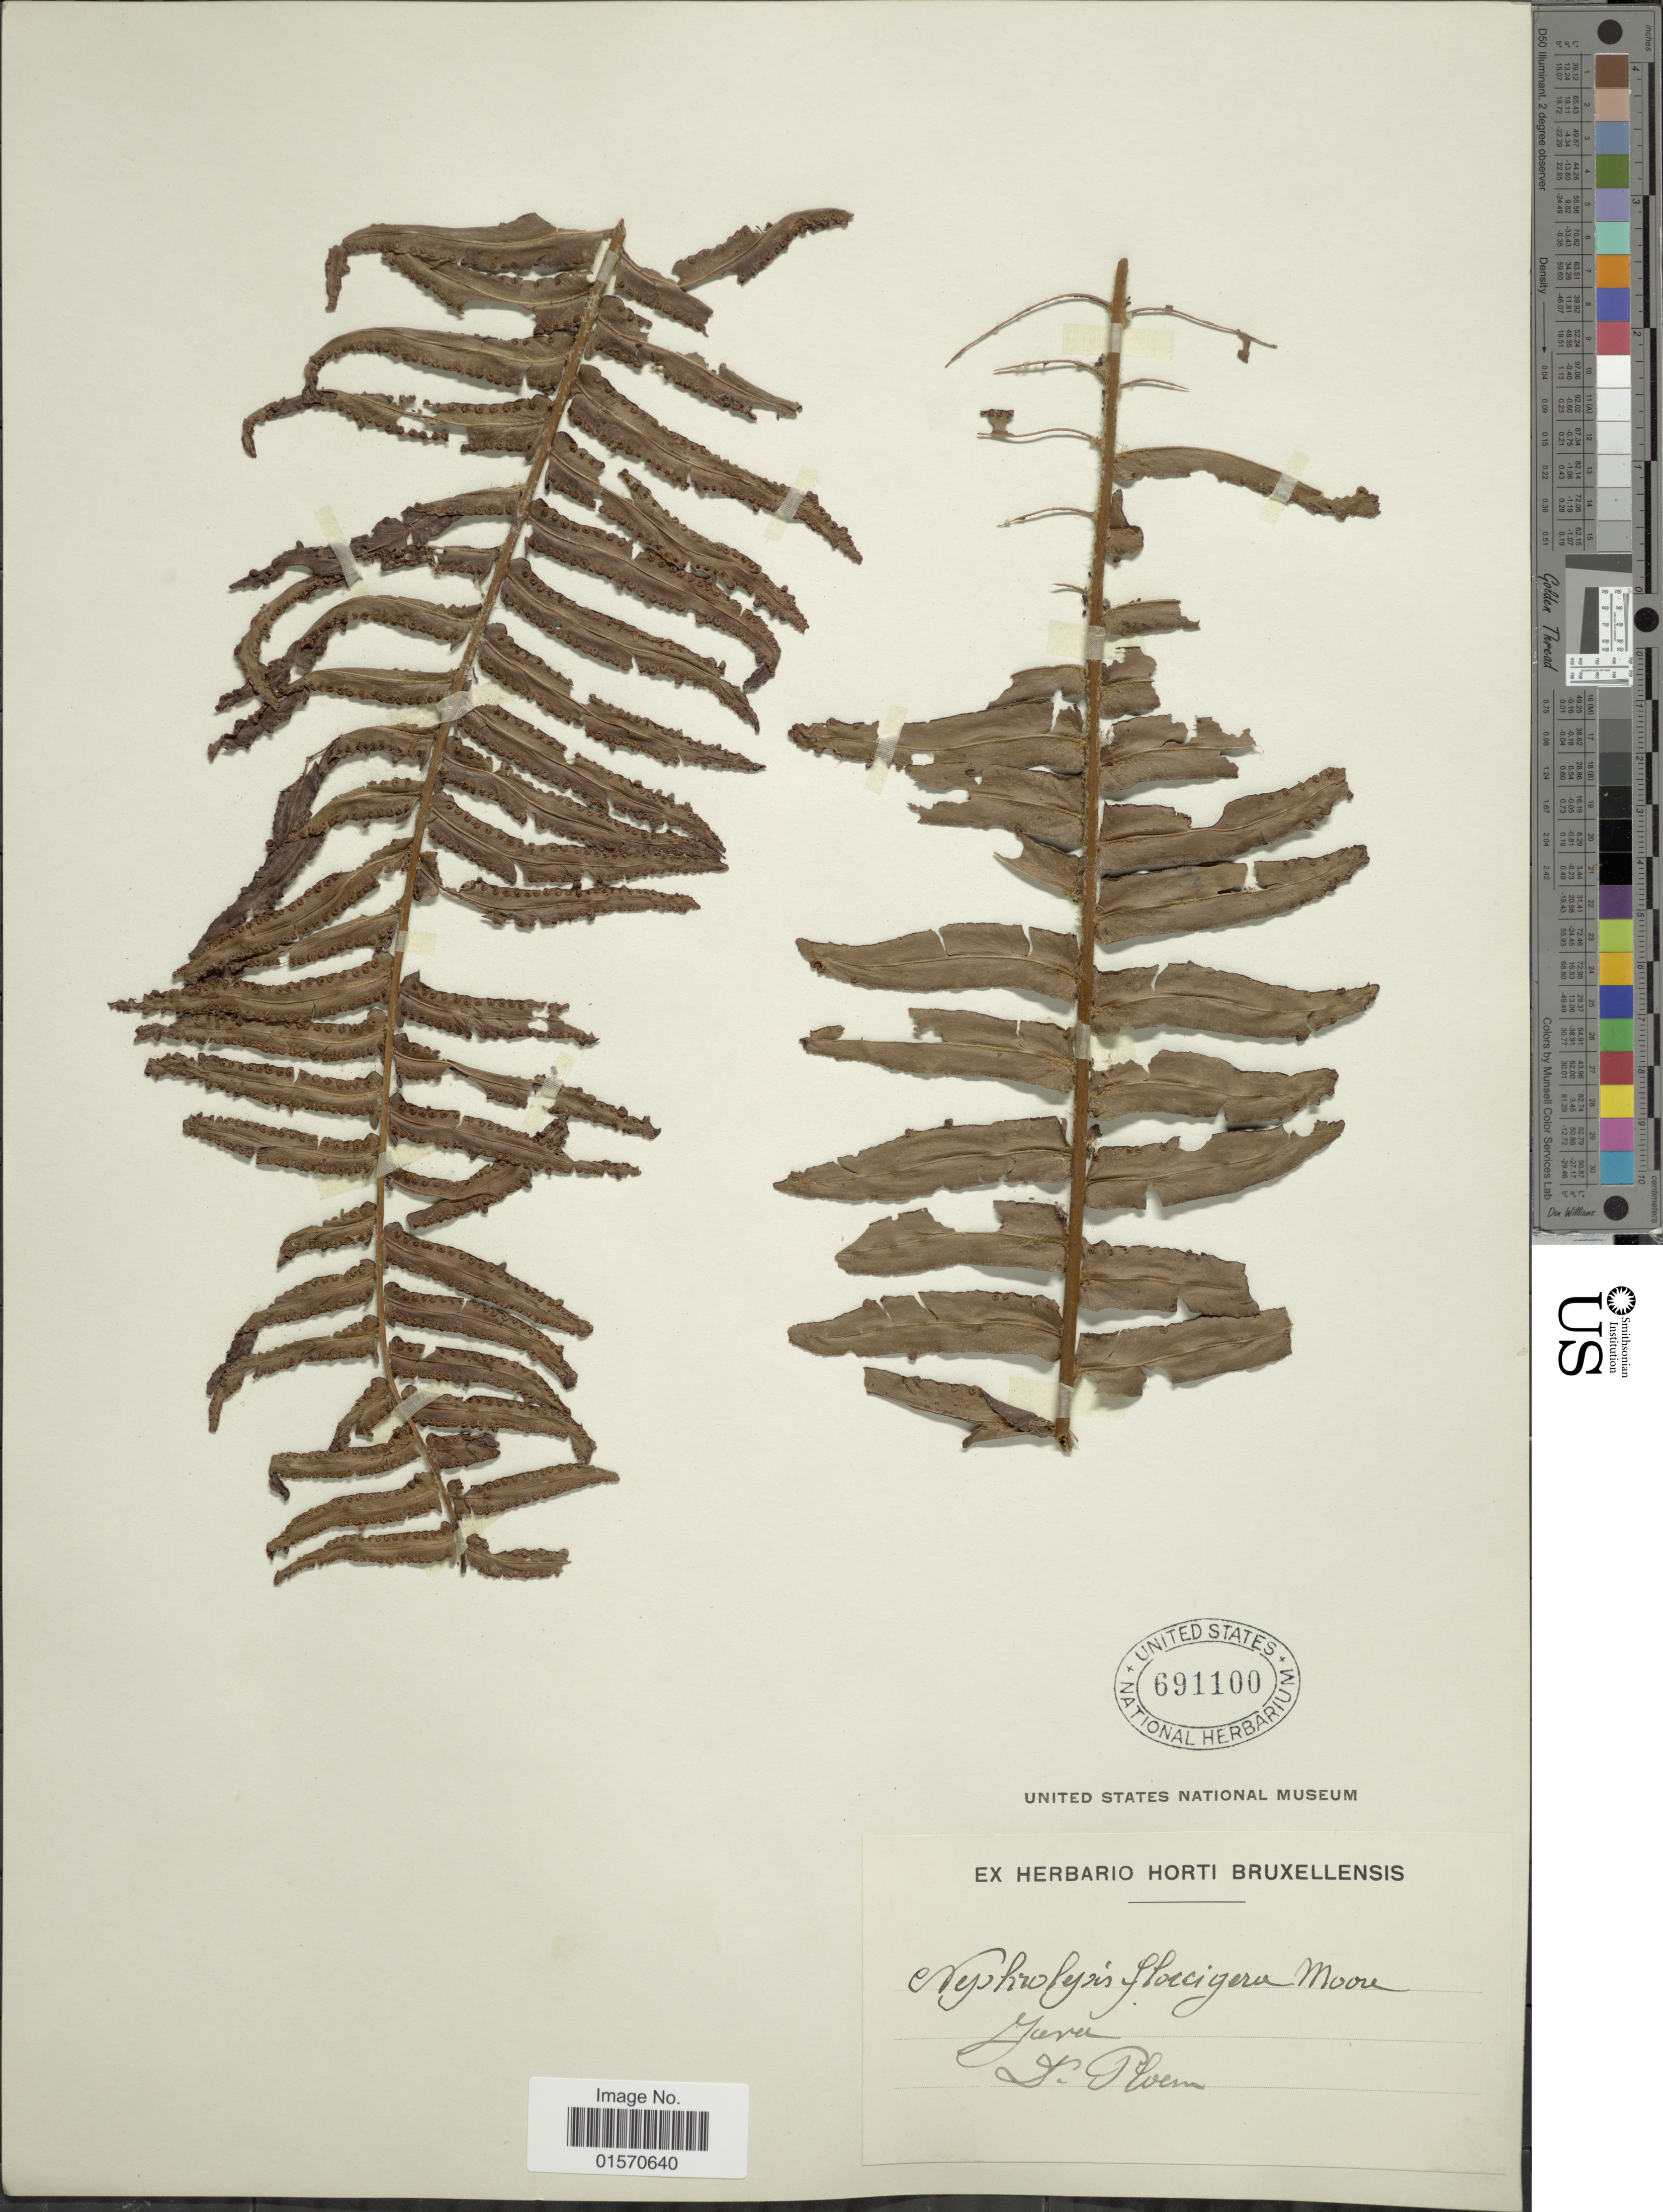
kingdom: Plantae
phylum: Tracheophyta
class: Polypodiopsida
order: Polypodiales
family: Nephrolepidaceae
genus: Nephrolepis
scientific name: Nephrolepis multiflora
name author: (Roxb.) F.M. Jarrett ex C.V. Morton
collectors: -. Ploem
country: Indonesia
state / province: Java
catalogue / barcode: US 691100